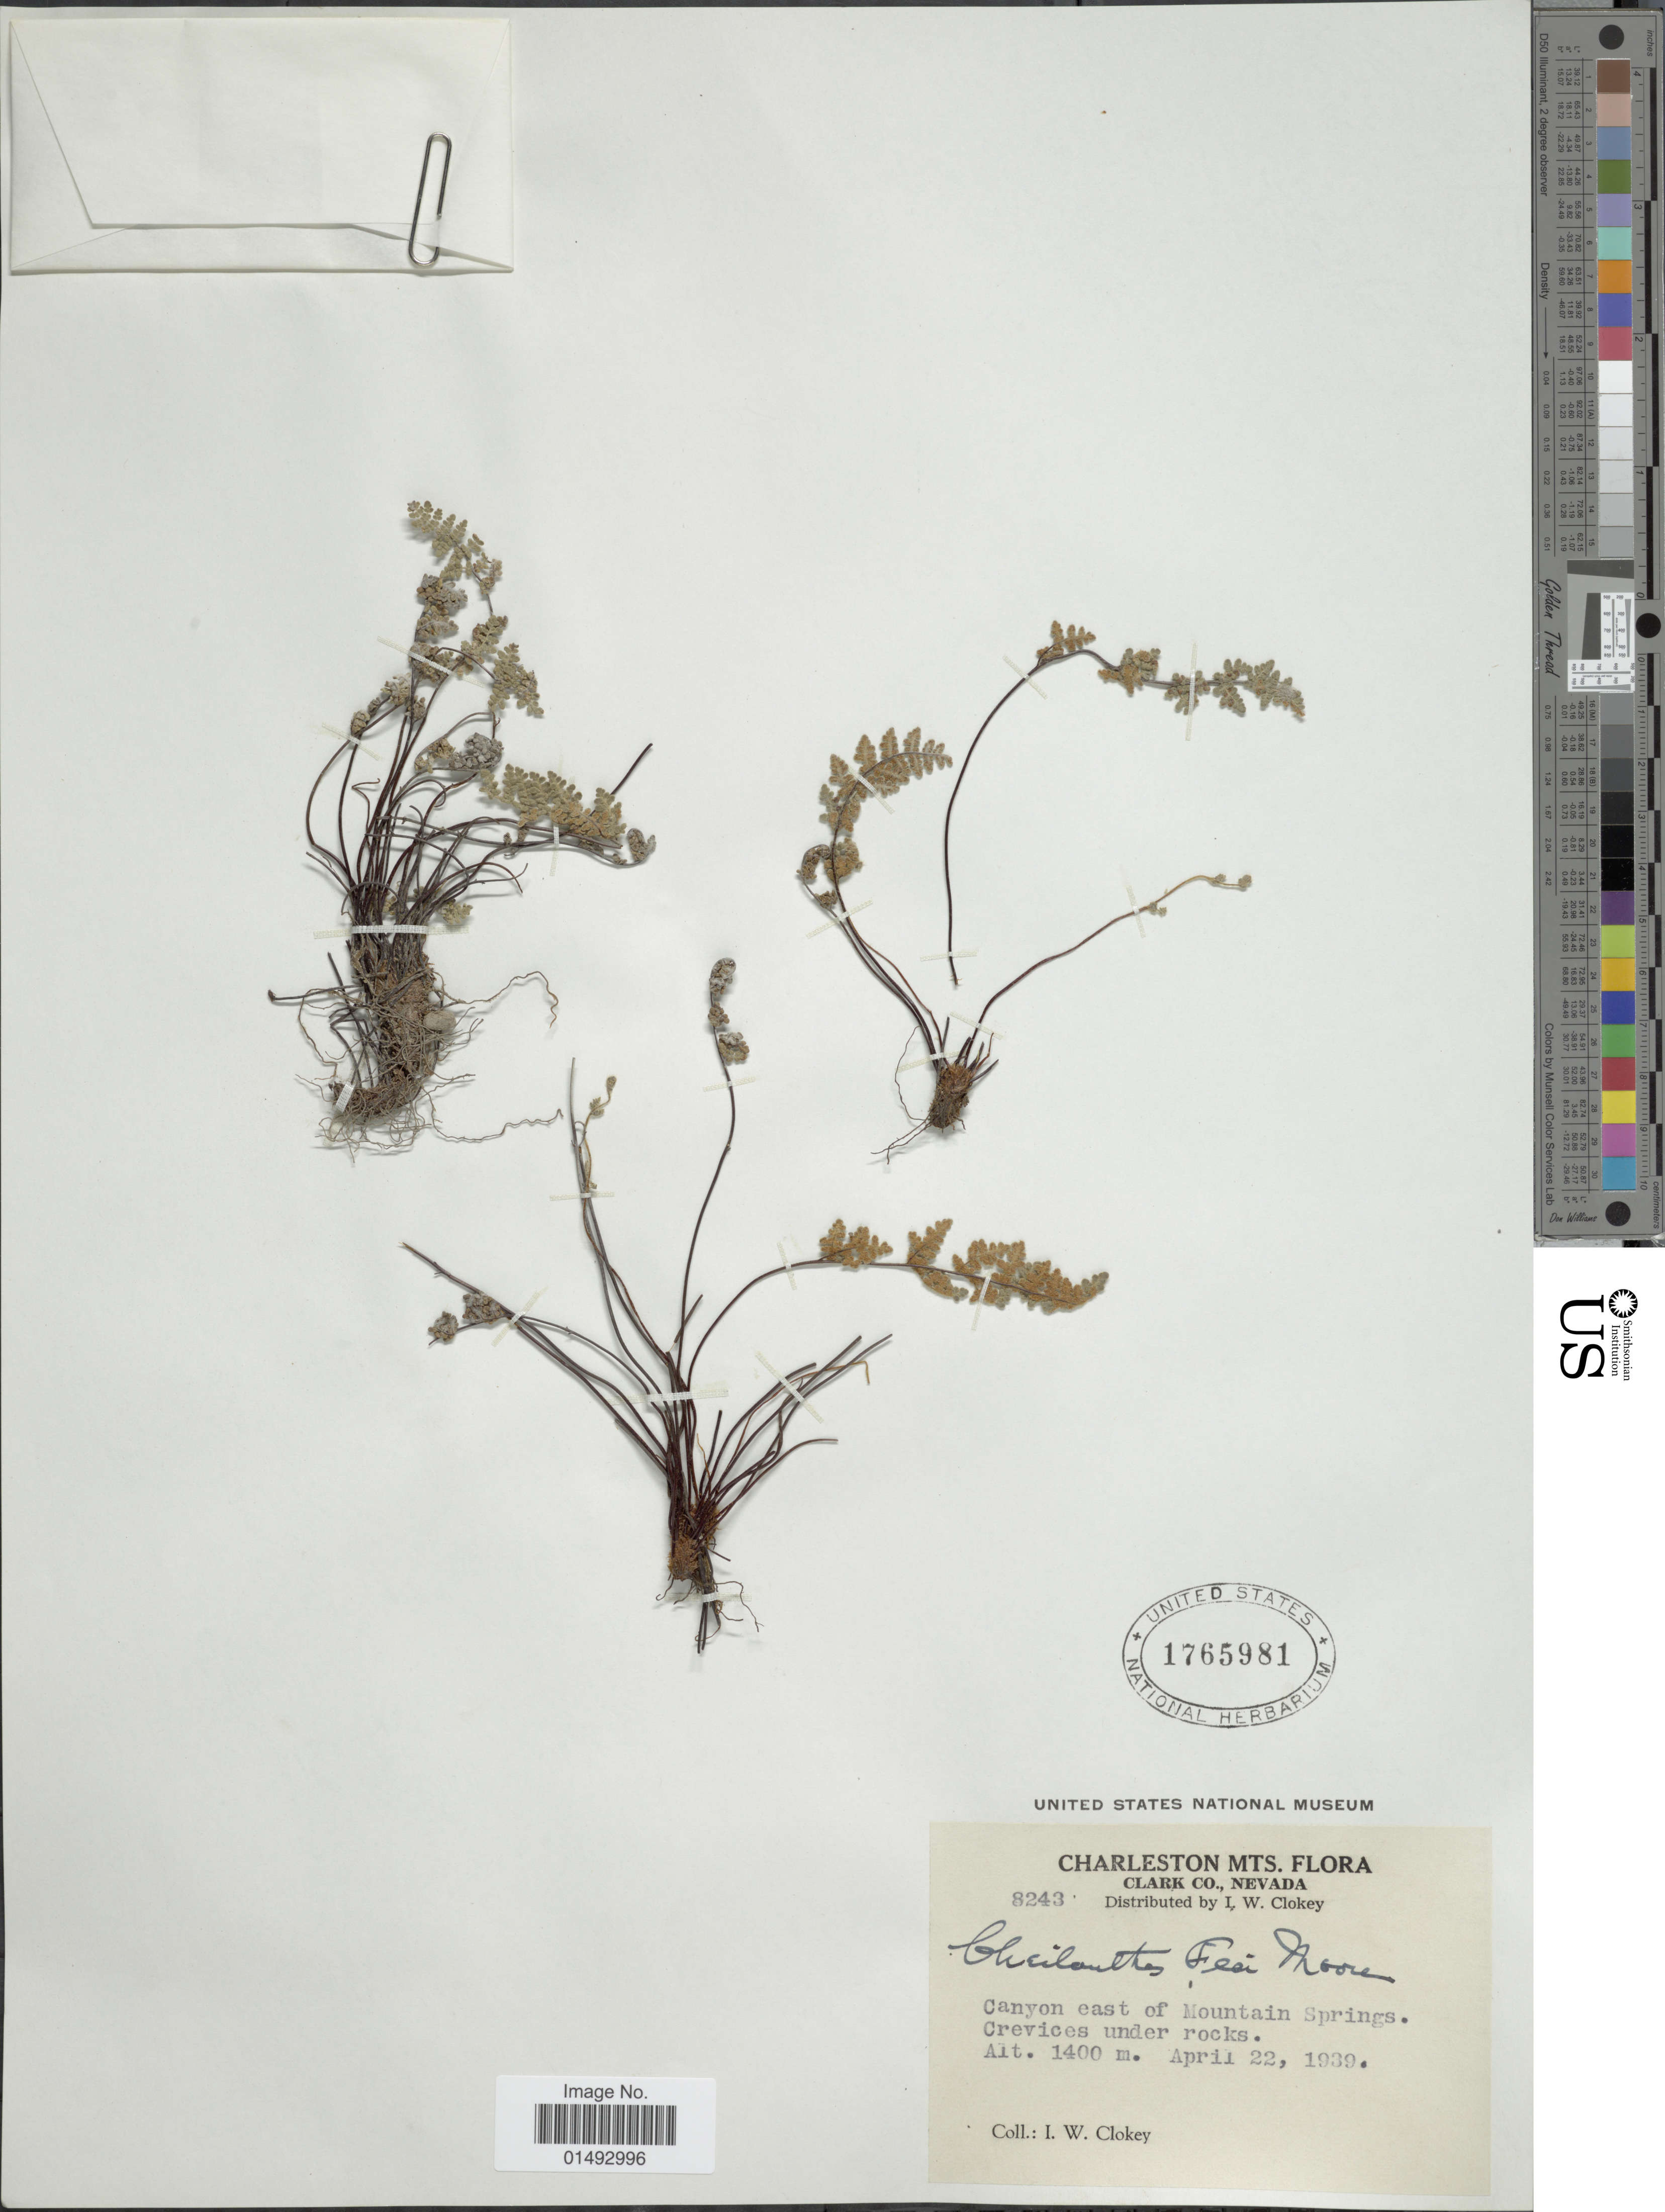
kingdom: Plantae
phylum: Tracheophyta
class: Polypodiopsida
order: Polypodiales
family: Pteridaceae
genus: Myriopteris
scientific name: Myriopteris gracilis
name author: Fée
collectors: I. W. Clokey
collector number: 8243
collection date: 1939-04-22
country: United States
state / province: Nevada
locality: Charleston Mts. Clark Co., Canyon east of Mountain Springs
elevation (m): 1400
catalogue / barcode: US 1765981